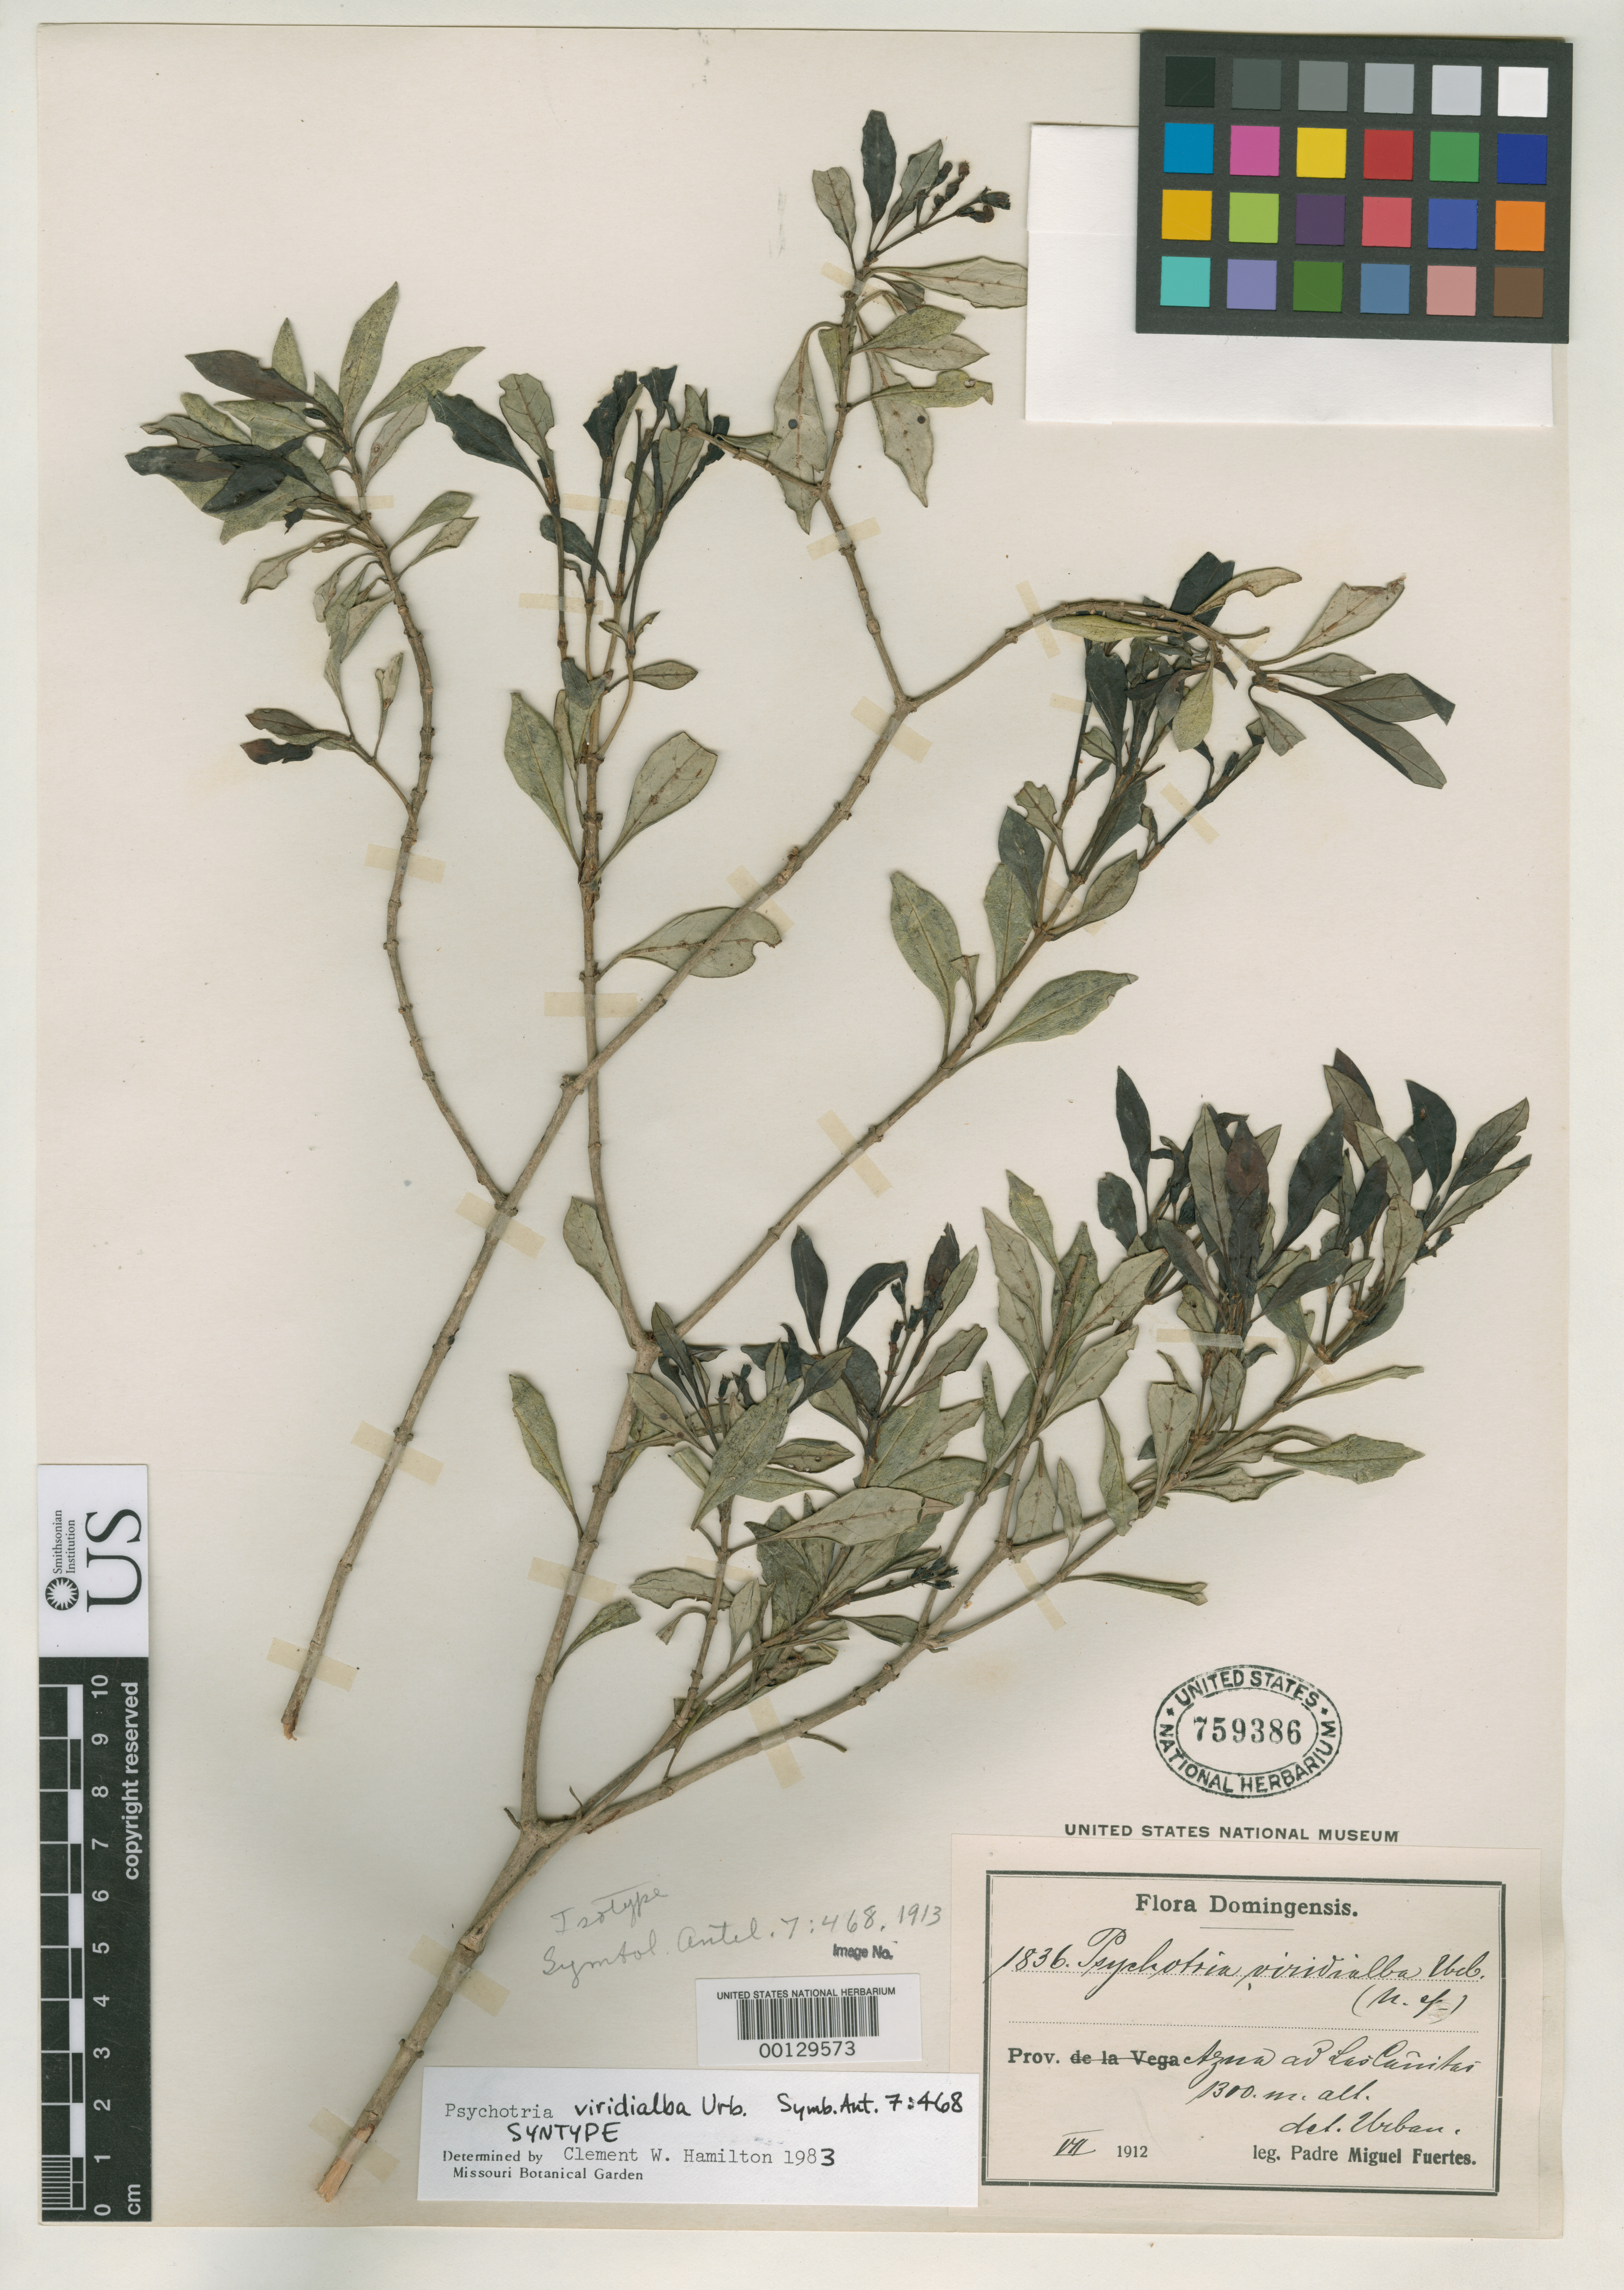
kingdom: Plantae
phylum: Tracheophyta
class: Magnoliopsida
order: Gentianales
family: Rubiaceae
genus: Psychotria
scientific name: Psychotria viridialba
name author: Urb.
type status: Isotype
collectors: M. D. Fuertes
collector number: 1836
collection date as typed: Jul 1912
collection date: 1912-07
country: Dominican Republic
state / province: Azua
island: Hispaniola Island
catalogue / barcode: US 759386